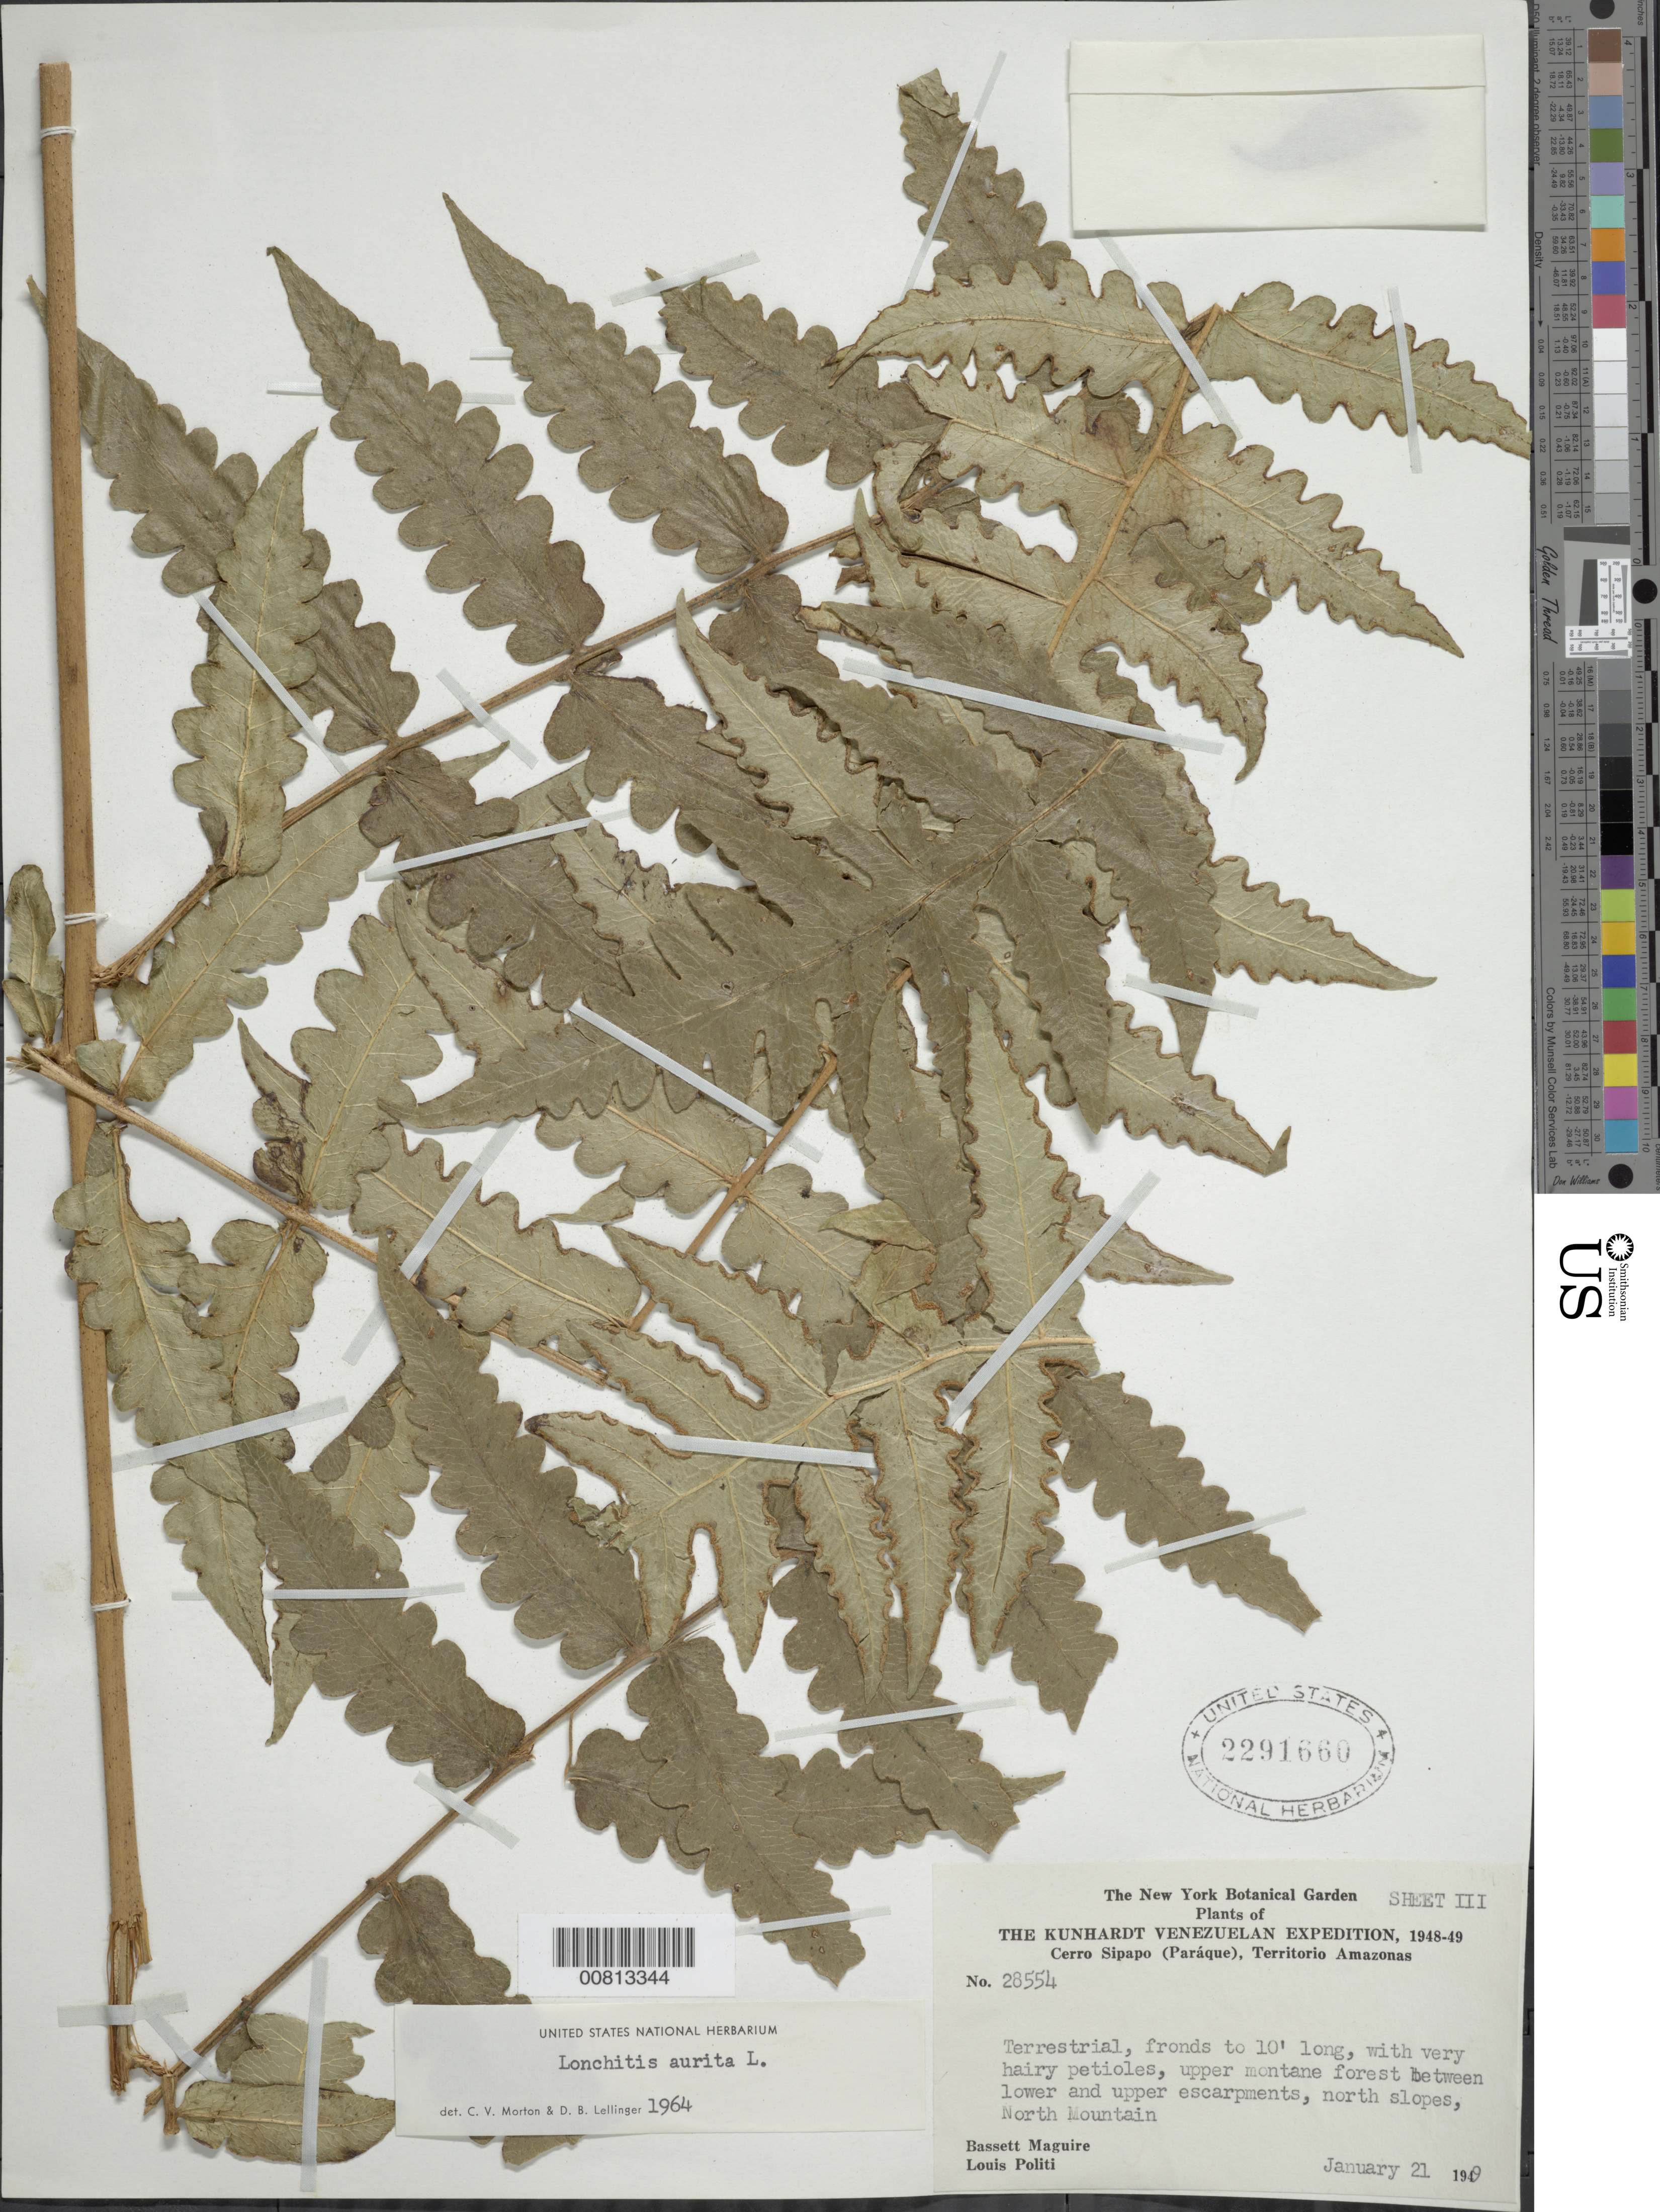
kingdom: Plantae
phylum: Tracheophyta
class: Polypodiopsida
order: Polypodiales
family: Dennstaedtiaceae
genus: Blotiella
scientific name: Blotiella lindeniana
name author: (Hook.) R.M. Tryon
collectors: B. Maguire & L. Politi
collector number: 28554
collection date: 1949-01-21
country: Venezuela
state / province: Amazonas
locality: The Kunhardt Venezuela, Cerro Sipapo (Paráque), upper montane forest between lower and upper escarpments, north slopes, North Mountain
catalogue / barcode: US 2291660